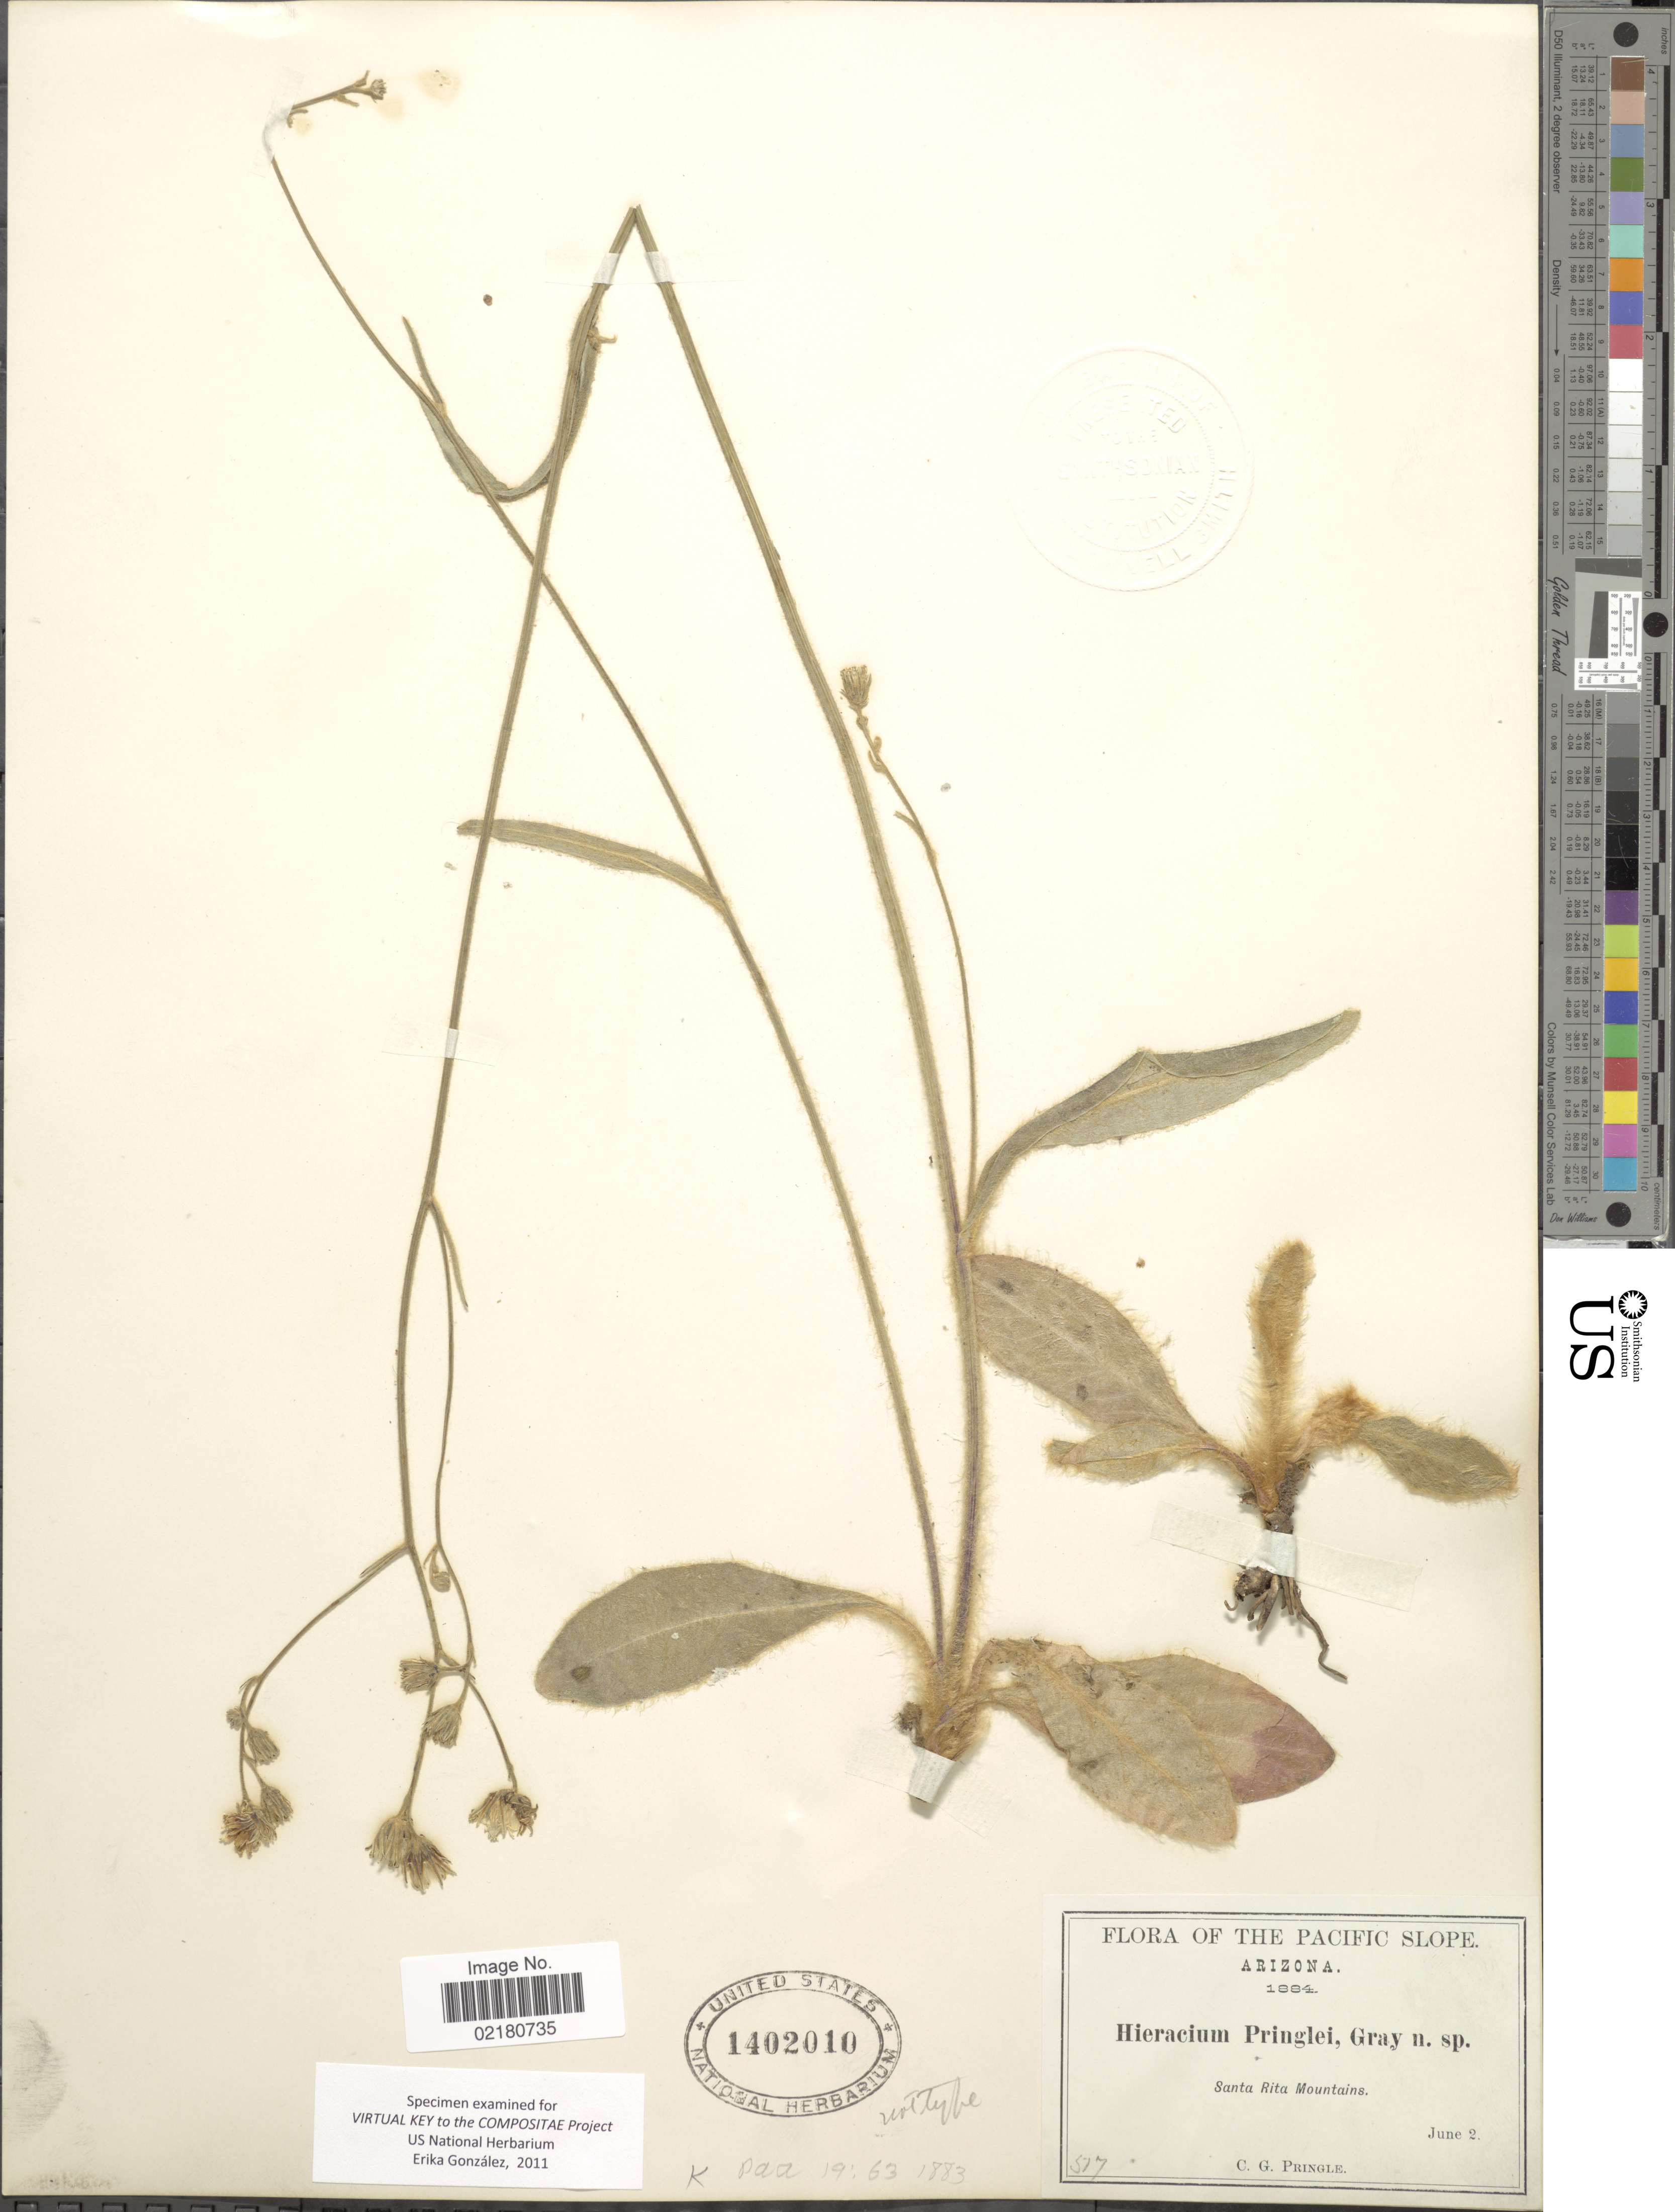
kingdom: Plantae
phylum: Tracheophyta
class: Magnoliopsida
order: Asterales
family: Asteraceae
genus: Hieracium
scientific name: Hieracium pringlei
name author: A. Gray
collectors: C. G. Pringle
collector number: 517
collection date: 1994-06-02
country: United States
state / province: Arizona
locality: The Pacific Slope, Arizona, Santa Rita Mountains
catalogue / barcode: US 1402010